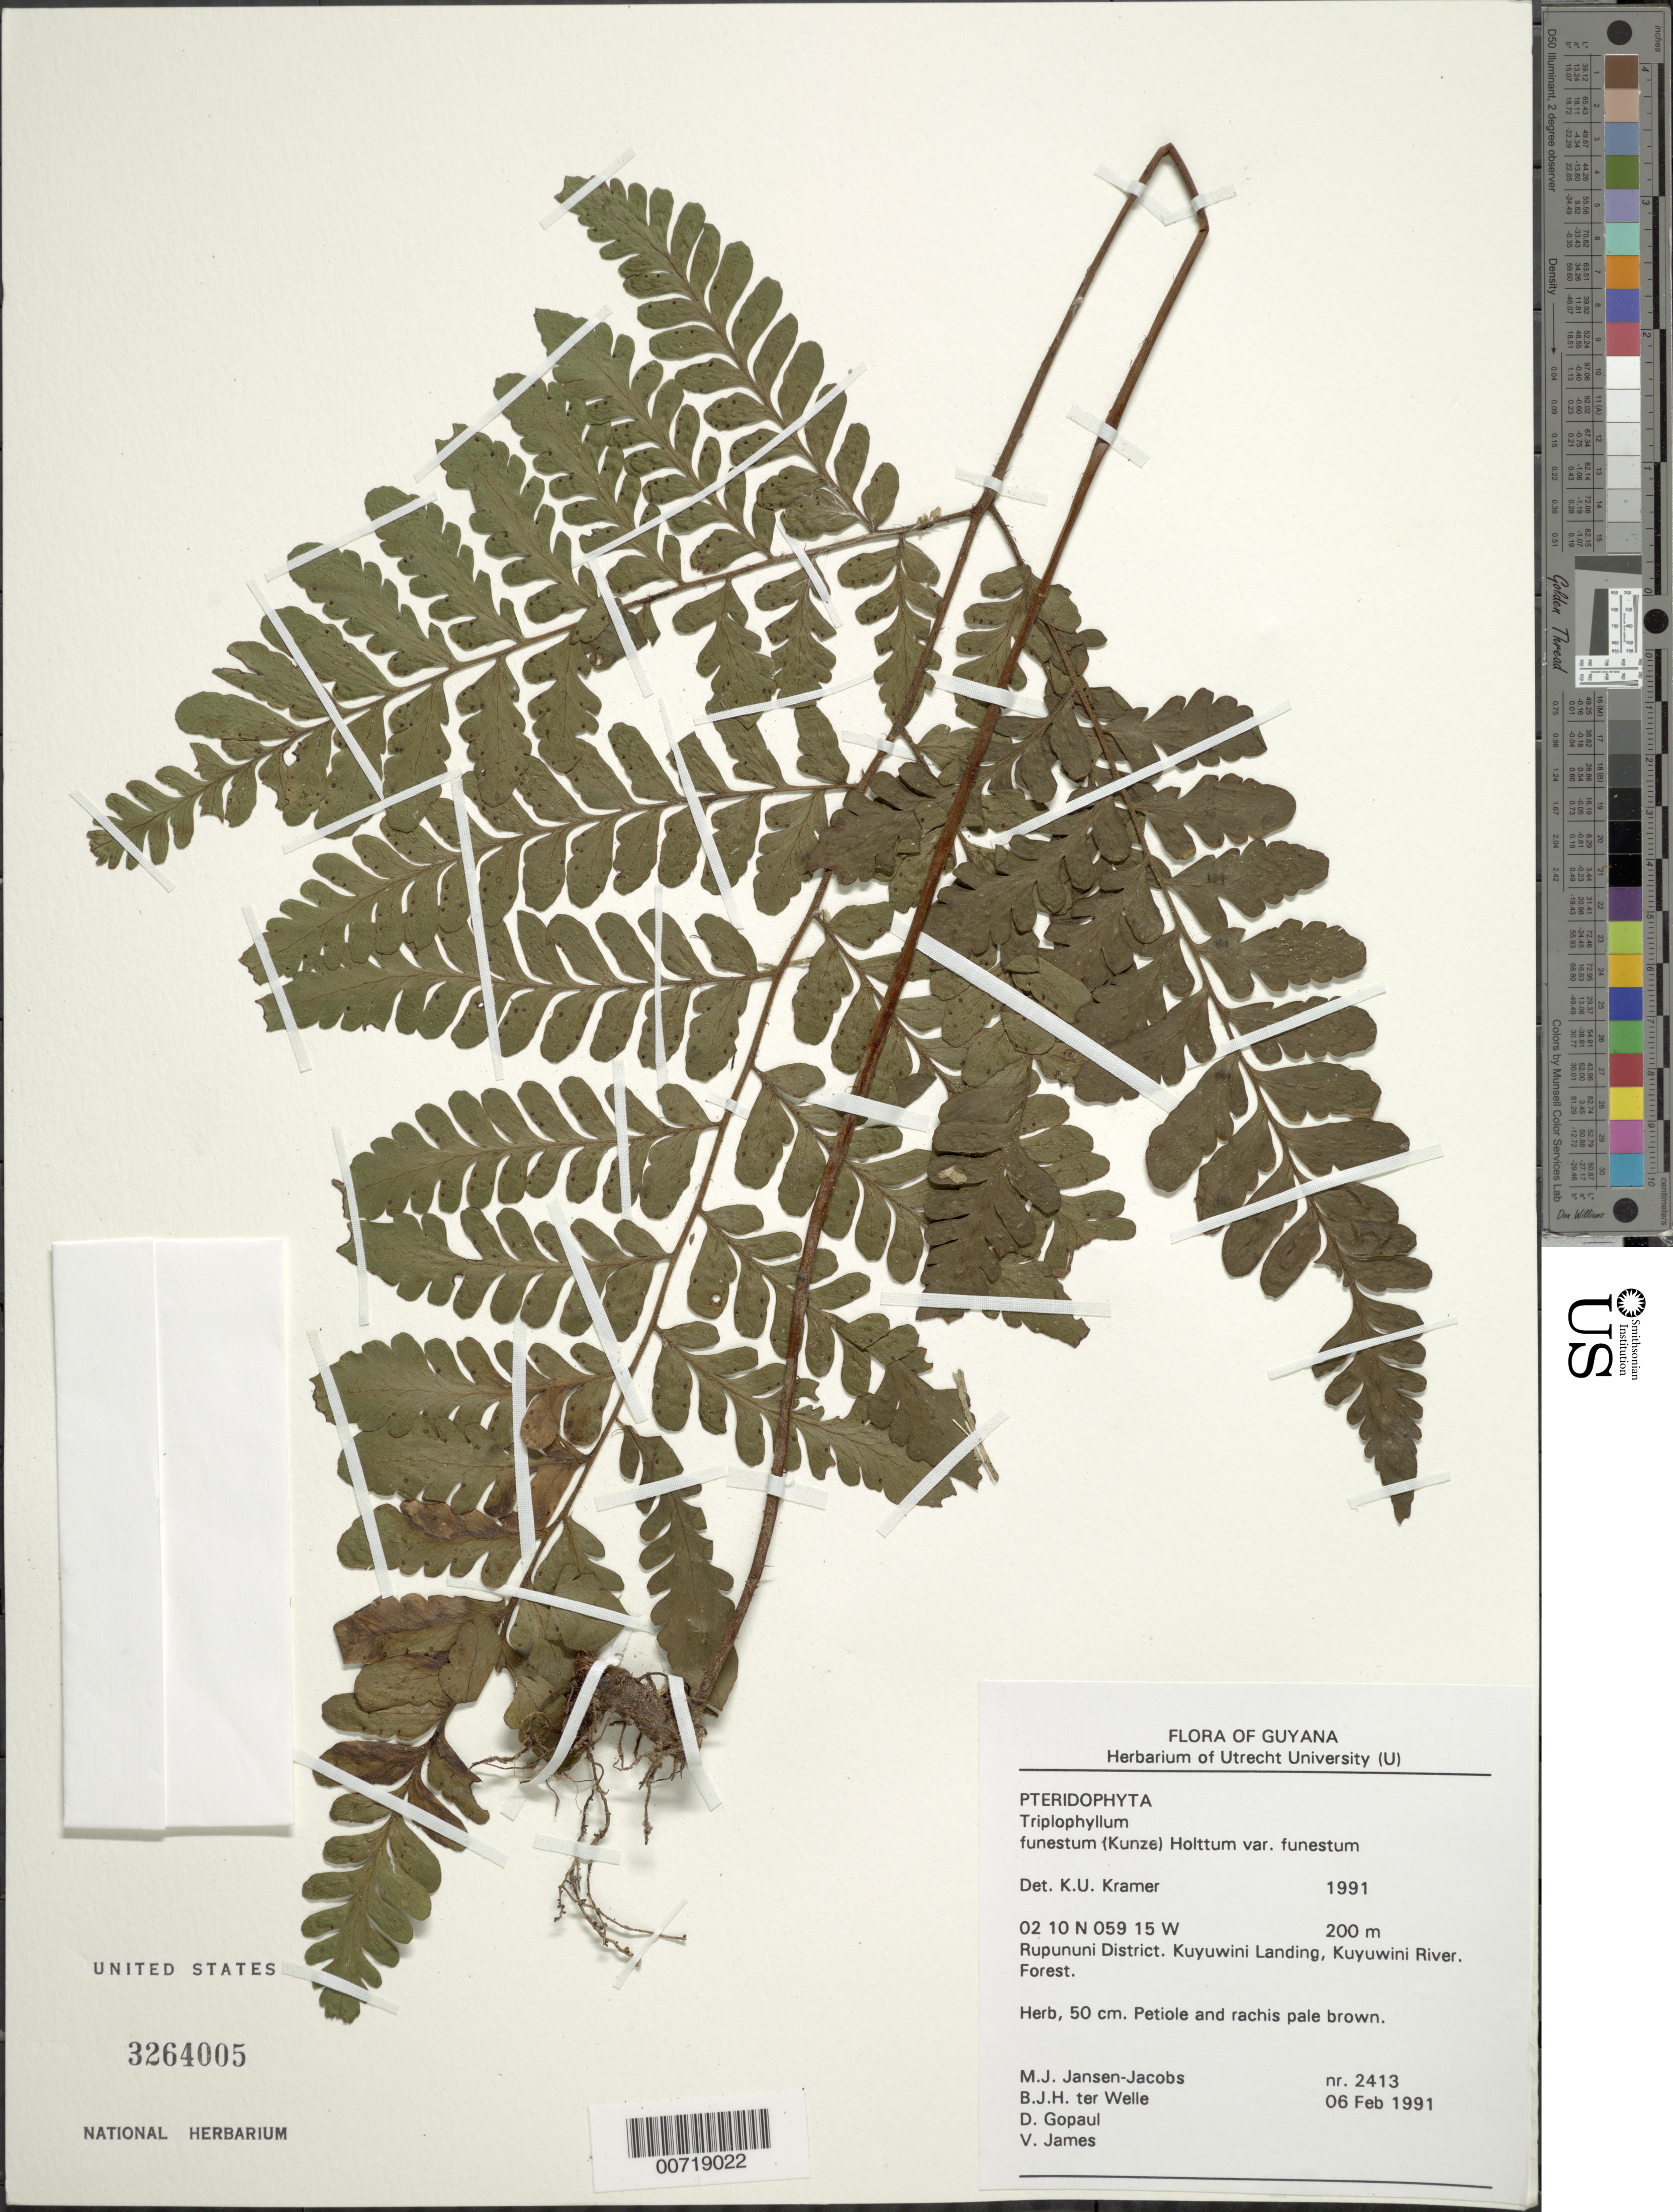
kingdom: Plantae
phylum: Tracheophyta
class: Polypodiopsida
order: Polypodiales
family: Tectariaceae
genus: Triplophyllum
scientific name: Triplophyllum funestum var. funestum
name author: (Kunze) Holttum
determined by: Kramer, K. U.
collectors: M. J. Jansen-Jacobs, B. Welle, D. Gopaul & V. James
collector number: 2413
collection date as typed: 6-Feb-91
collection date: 1991-02-06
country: Guyana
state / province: U. Takutu-U. Essequibo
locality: Kuyuwini Landing, Kuyuwini River, Rupununi District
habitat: Forest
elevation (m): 200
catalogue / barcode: US 3264005